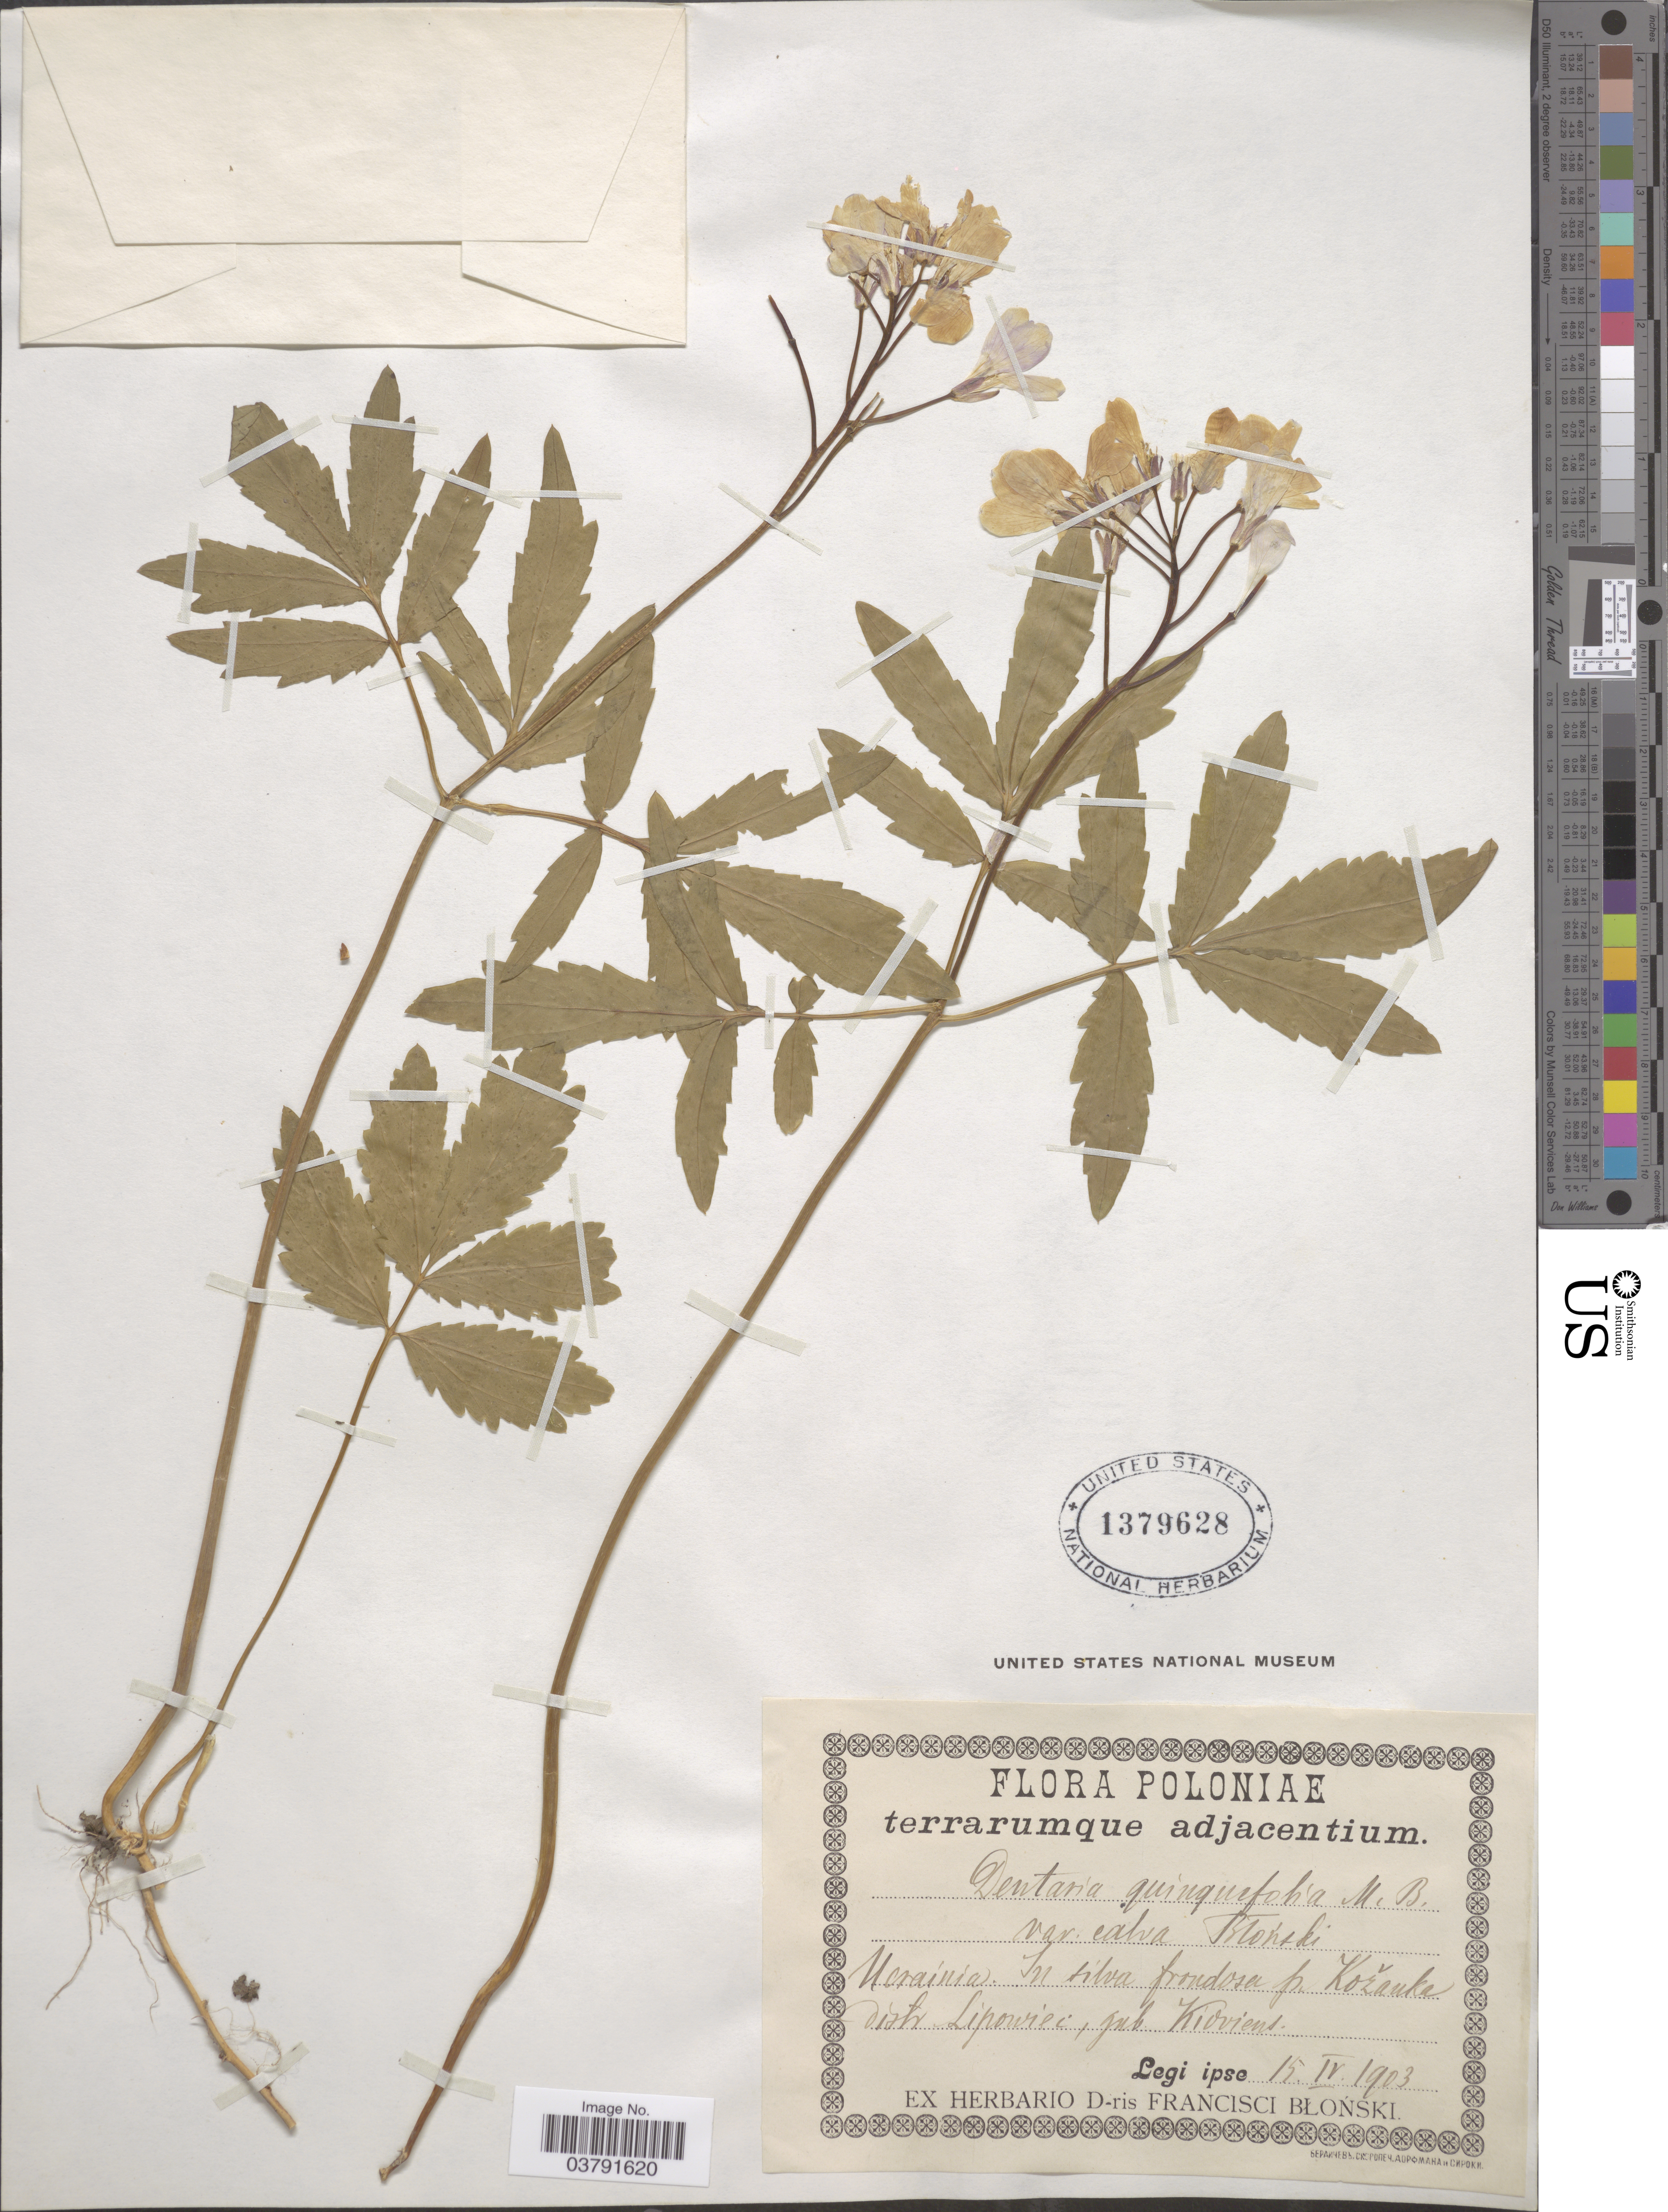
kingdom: Plantae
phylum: Tracheophyta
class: Magnoliopsida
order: Brassicales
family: Brassicaceae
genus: Dentaria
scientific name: Dentaria quinquefolia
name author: M. Bieb.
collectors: F. Blonski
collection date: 1903-04-15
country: Ukraine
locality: Ucrainia. In silva frondosa p. Kožanka distr. Lipowiei, gub Kioviens.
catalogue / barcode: US 1379628